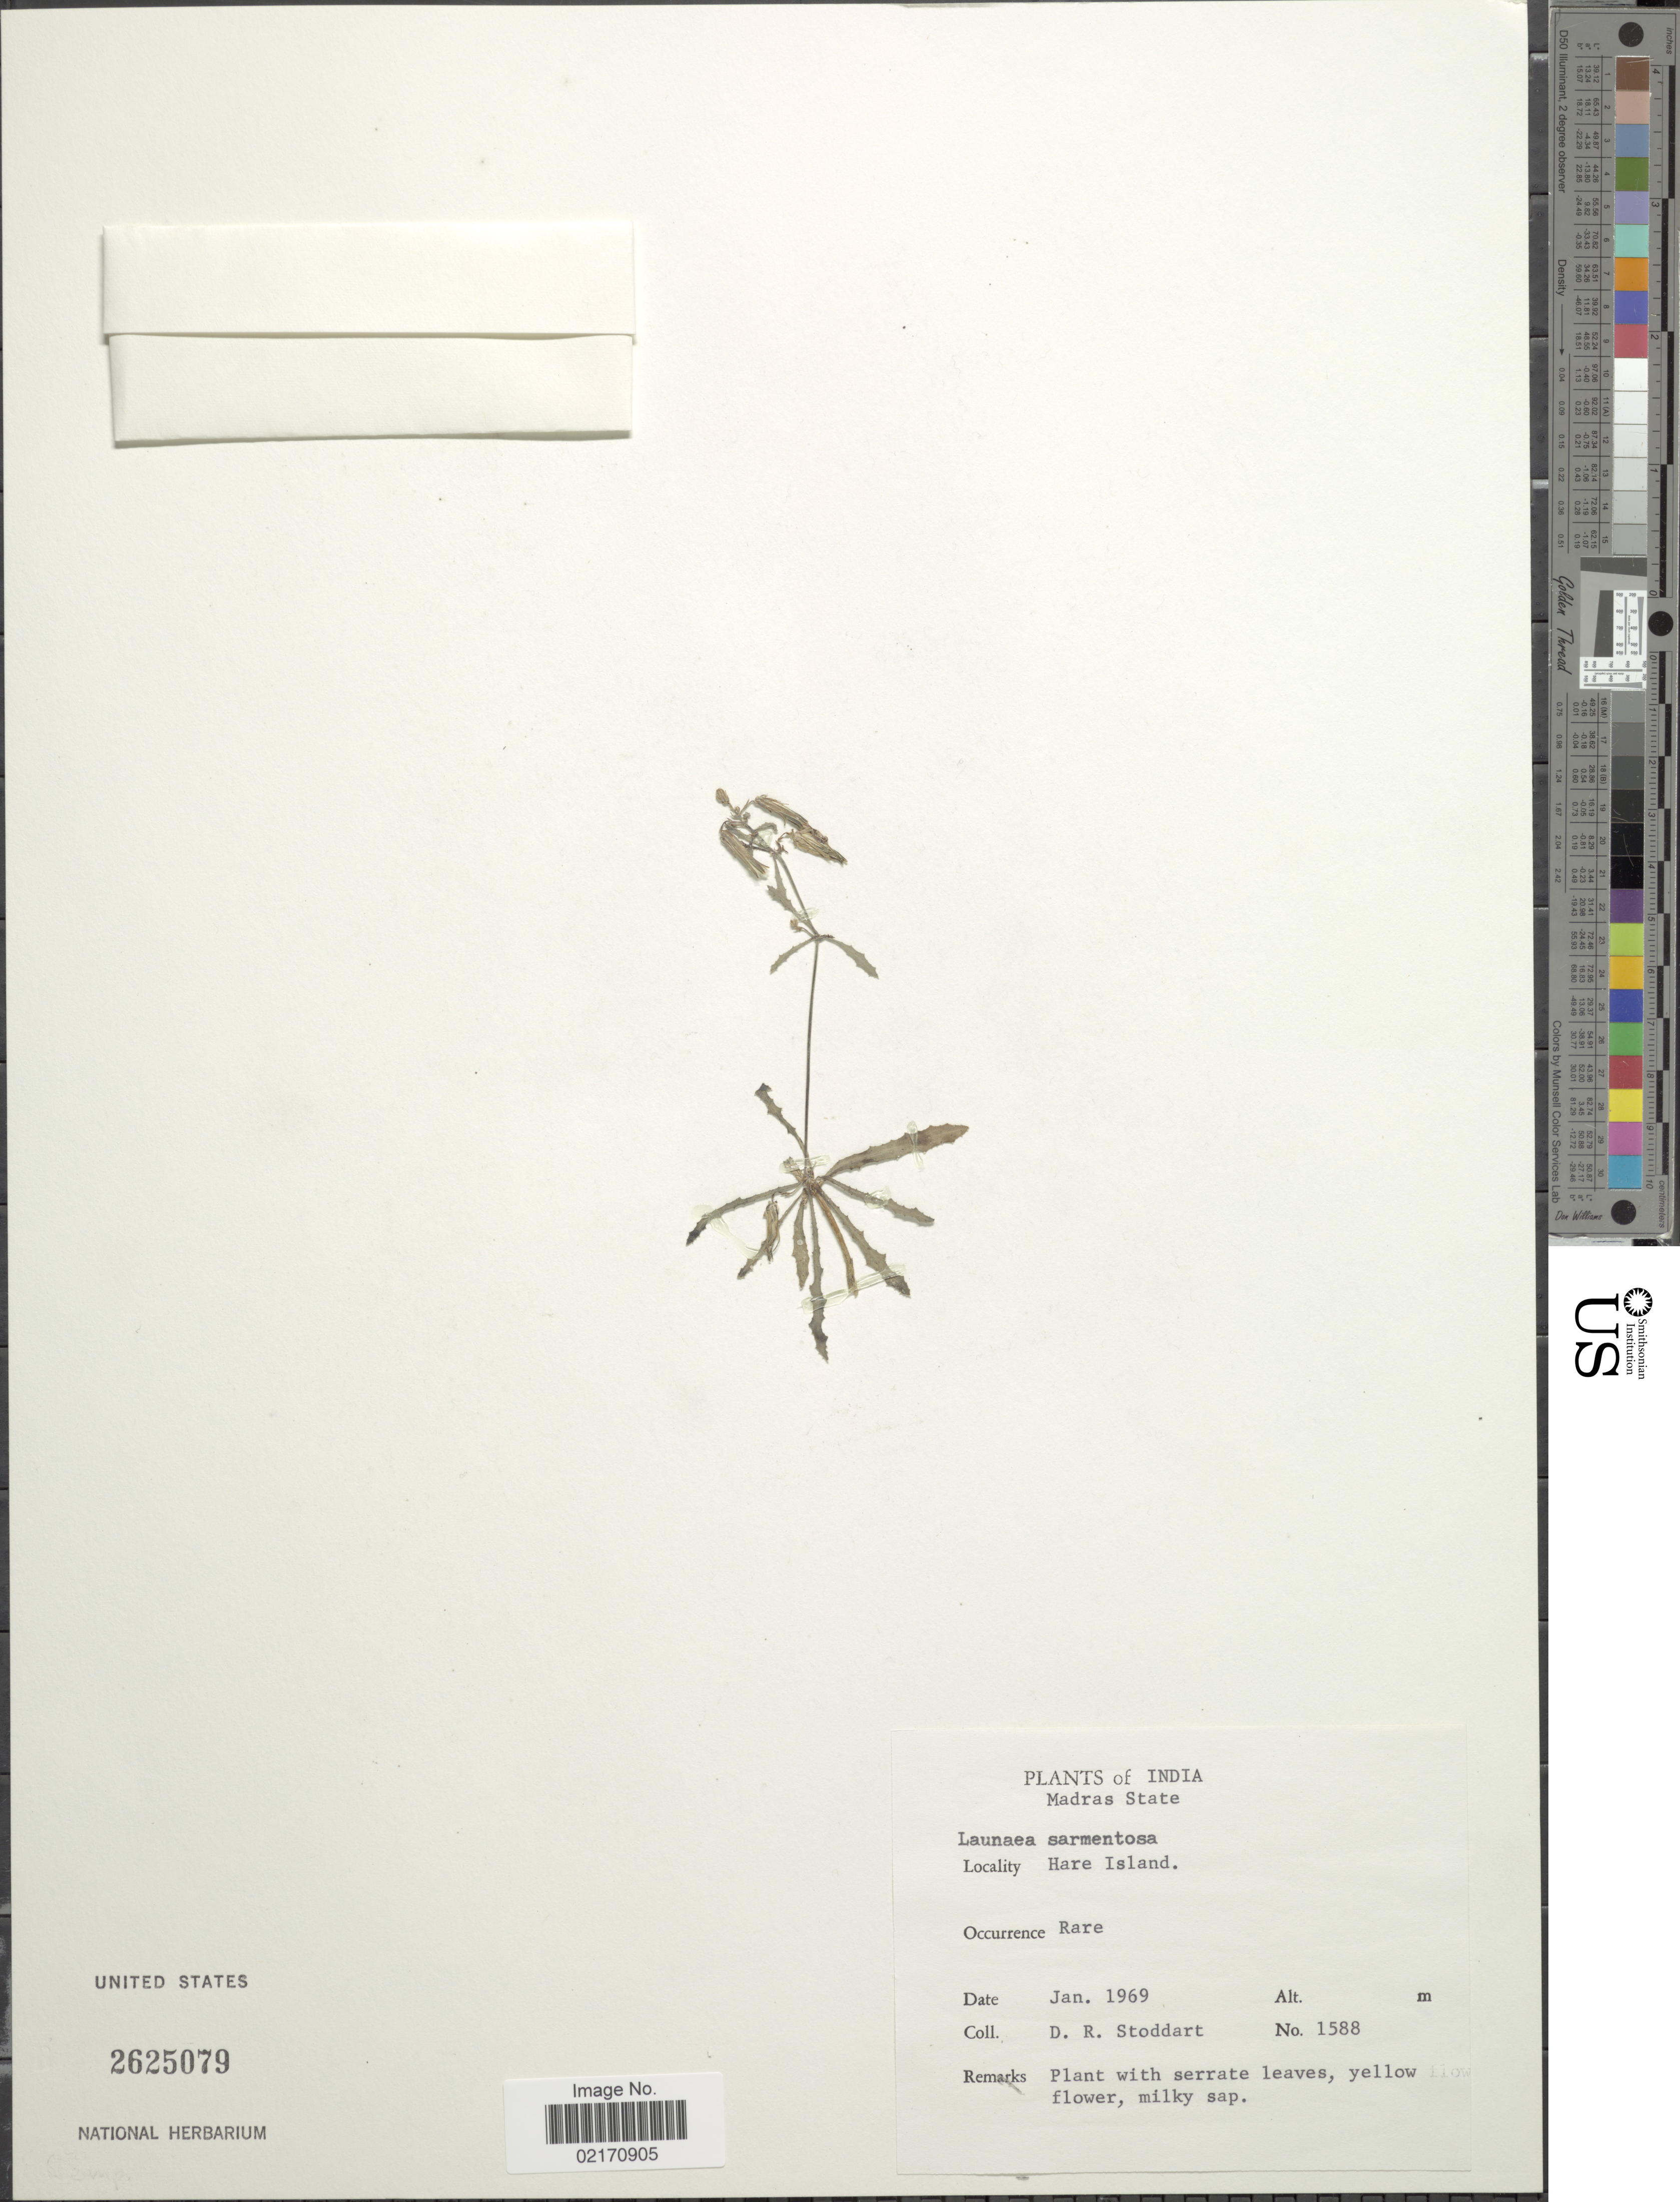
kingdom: Plantae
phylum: Tracheophyta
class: Magnoliopsida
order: Asterales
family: Asteraceae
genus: Launaea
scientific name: Launaea sarmentosa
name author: (Willd.) Kuntze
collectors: D. R. Stoddart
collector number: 1588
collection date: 1969-01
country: India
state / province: Tamil Nadu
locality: Madras State, Hare Island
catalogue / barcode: US 2625079